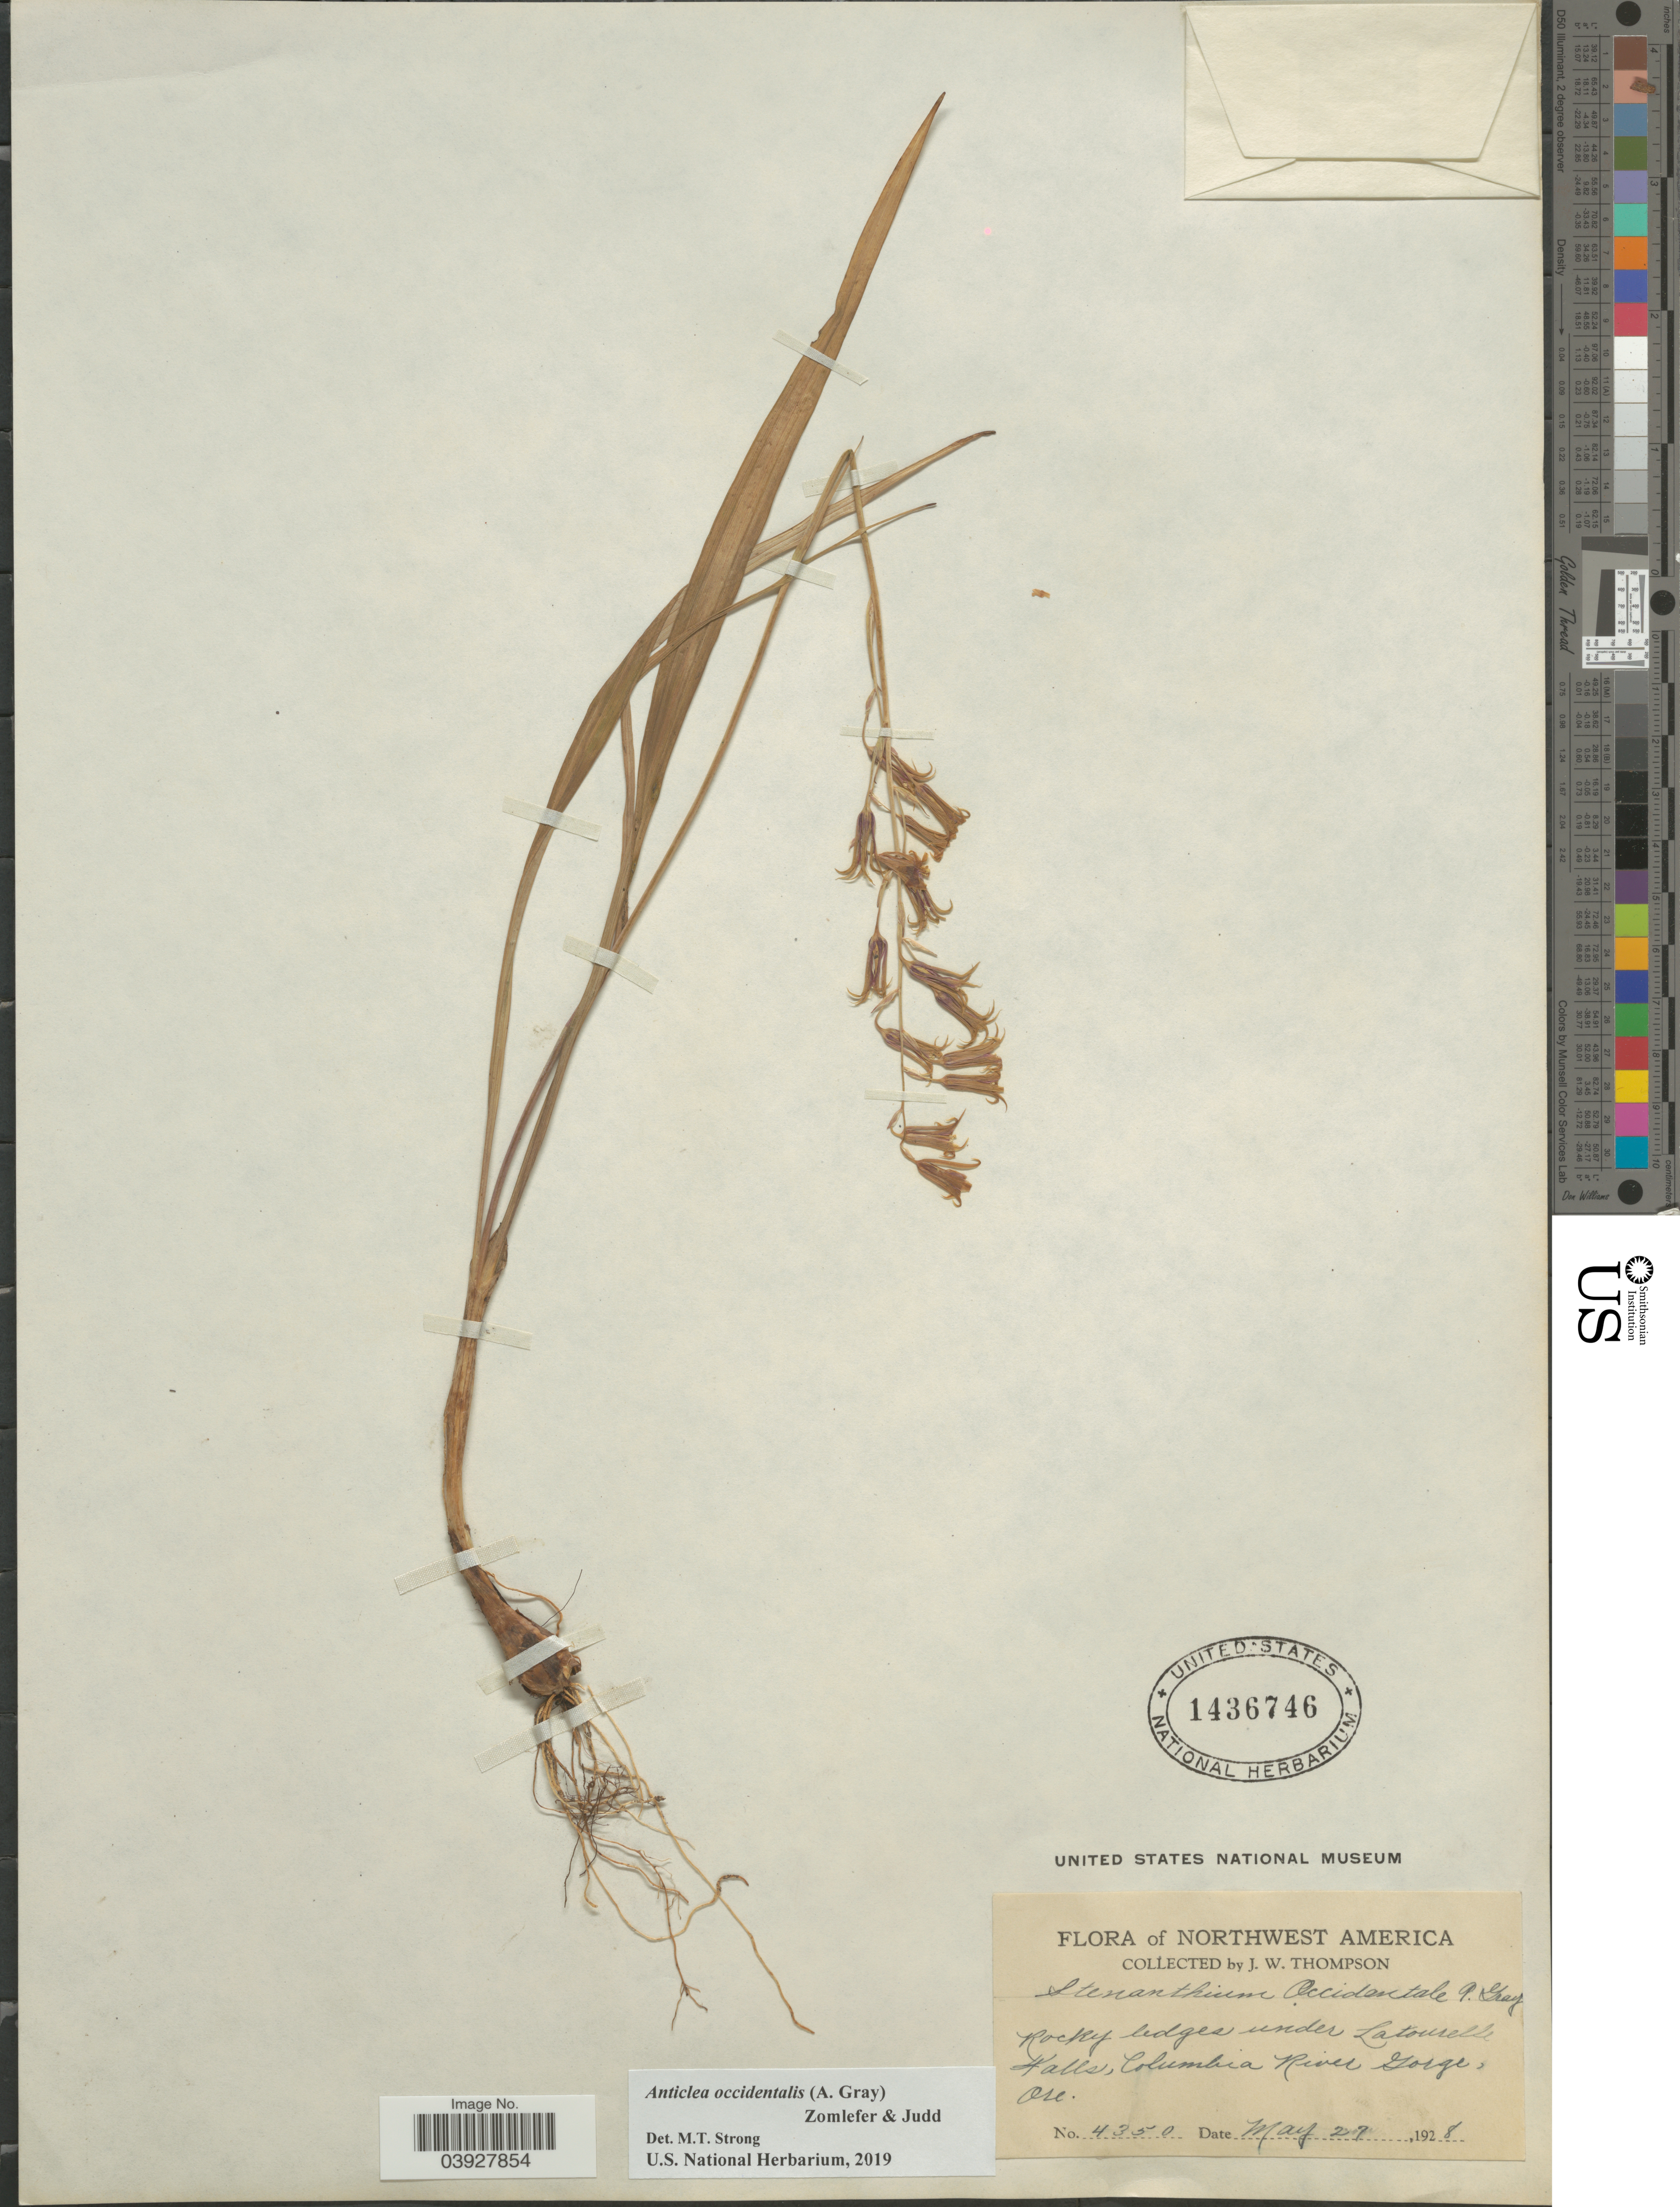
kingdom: Plantae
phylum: Tracheophyta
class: Liliopsida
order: Liliales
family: Melanthiaceae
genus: Anticlea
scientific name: Anticlea occidentalis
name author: (A. Gray) Zomlefer & Judd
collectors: J. Thompson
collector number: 4350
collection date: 1928-05-27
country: United States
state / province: Oregon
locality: Northwest America. Under Latourelle Falls, Columbia River Gorge.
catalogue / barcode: US 1436746